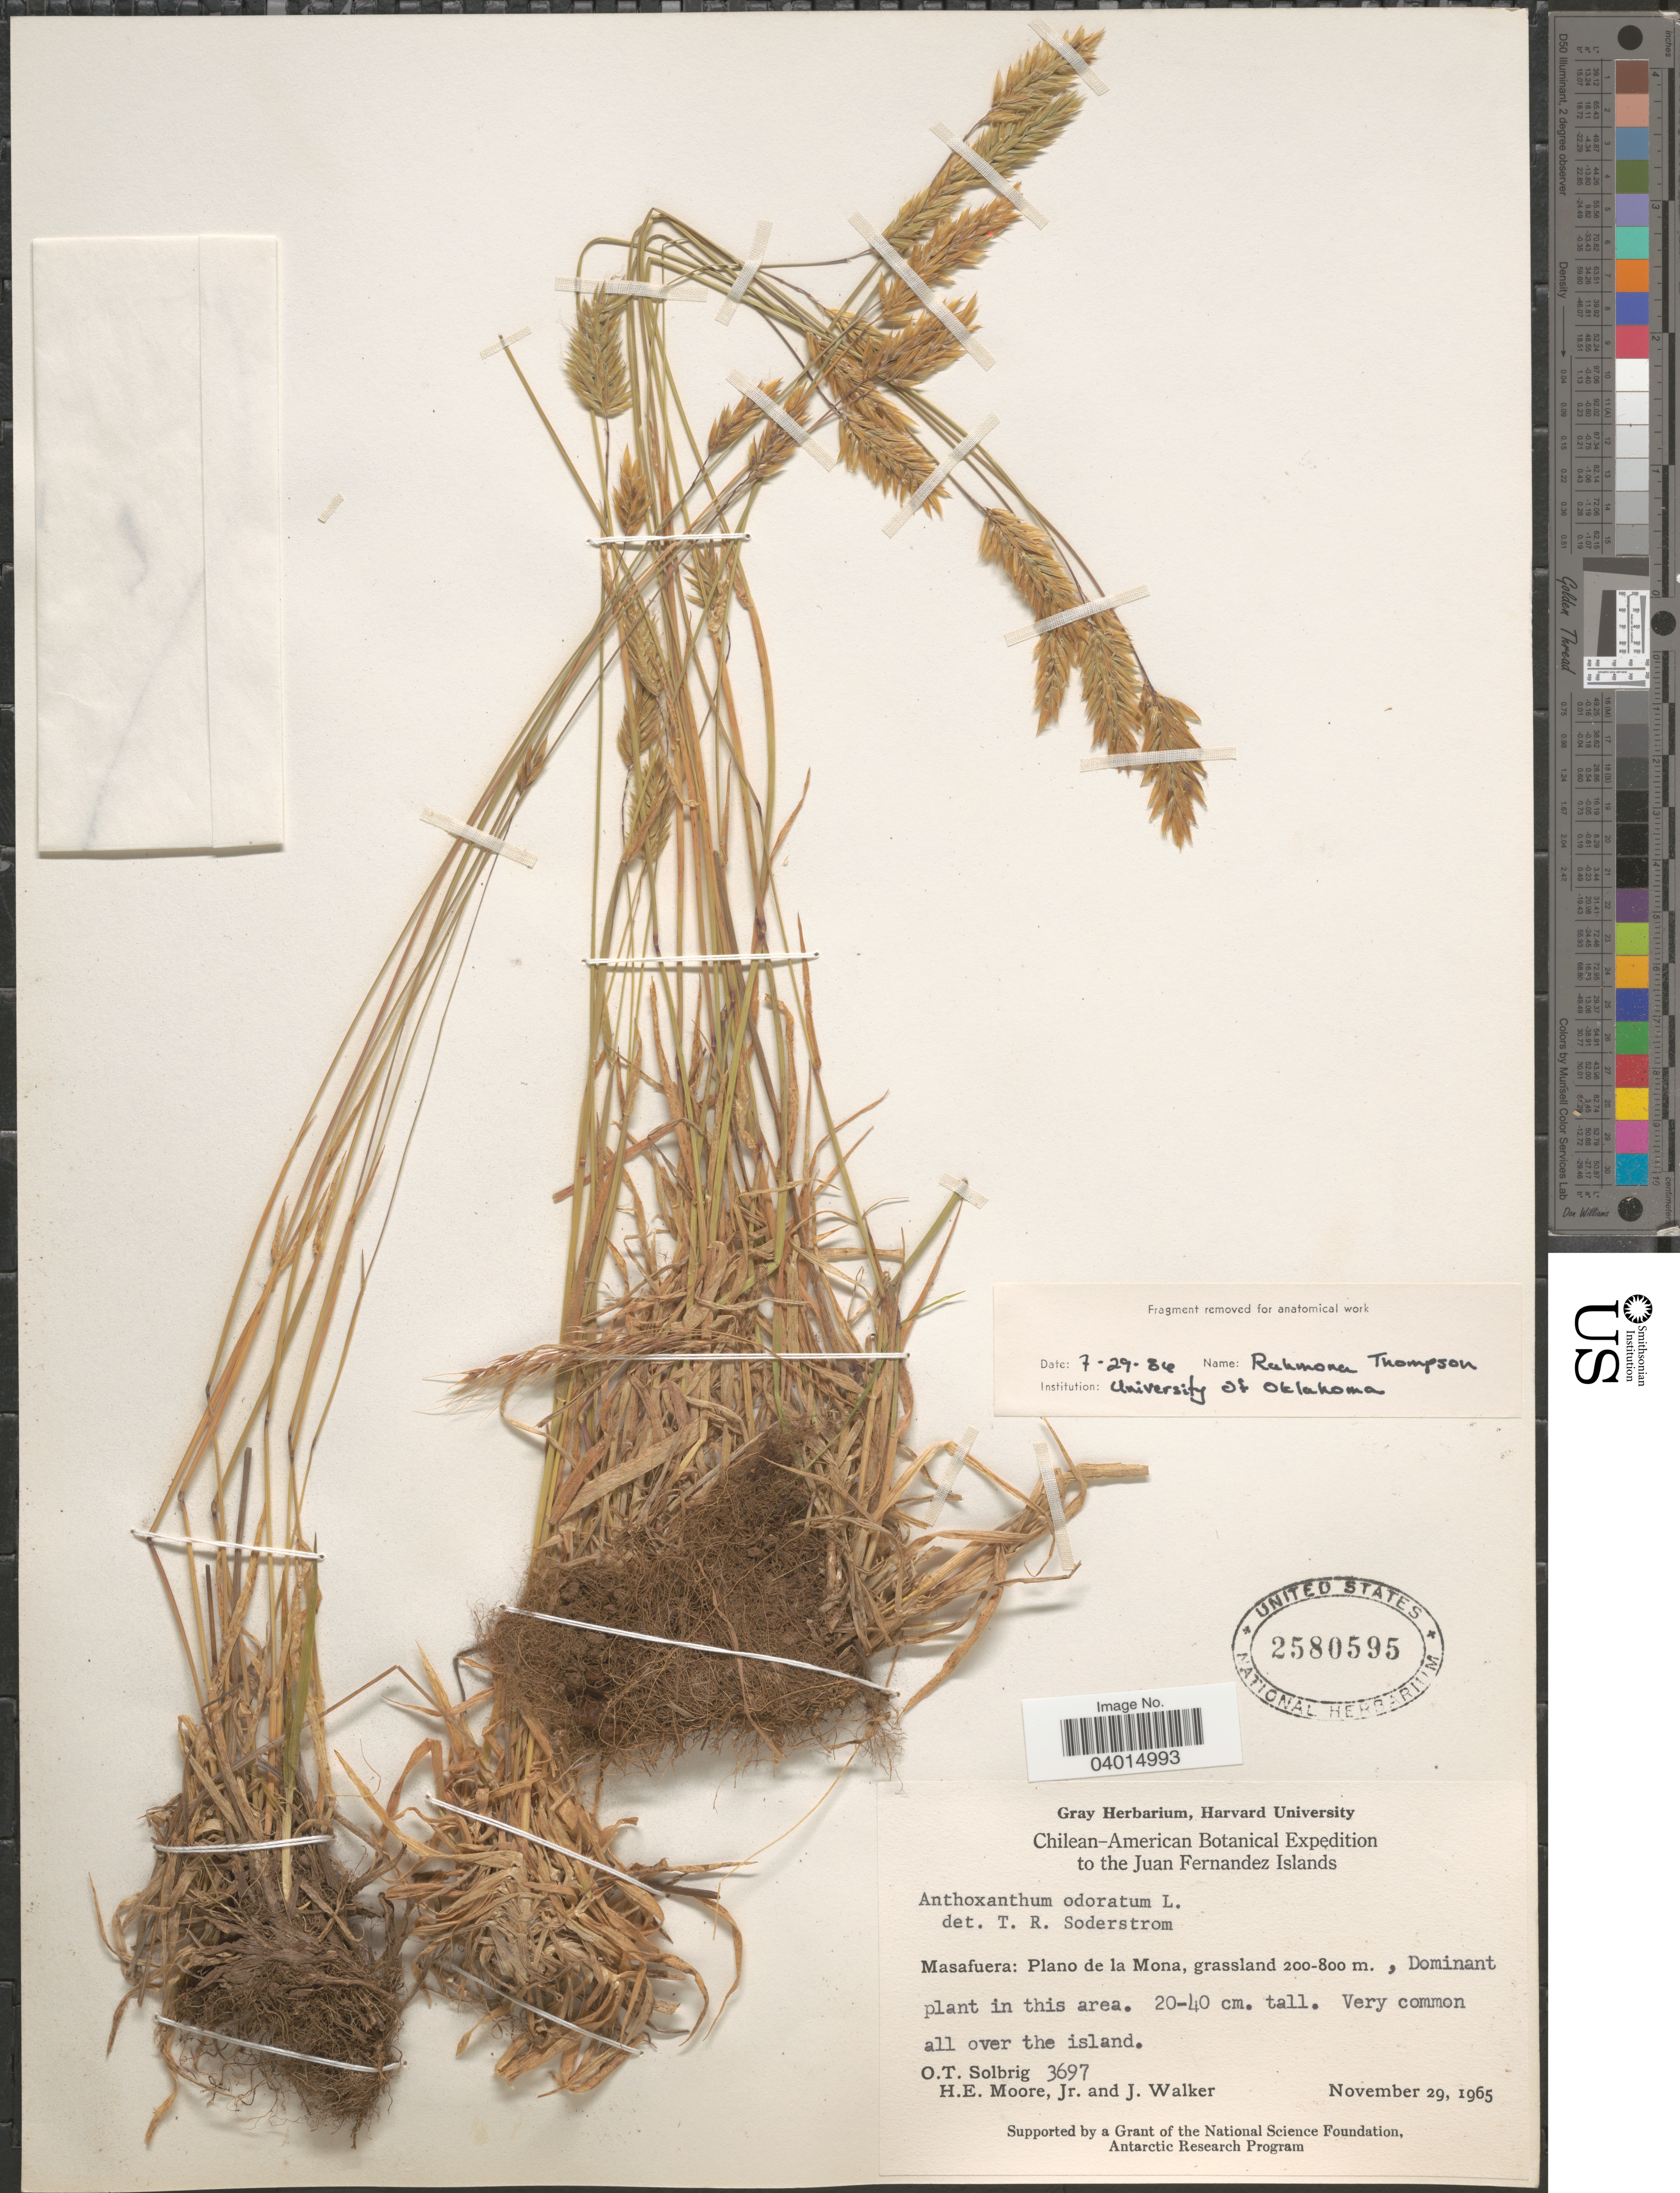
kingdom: Plantae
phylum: Tracheophyta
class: Liliopsida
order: Poales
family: Poaceae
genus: Anthoxanthum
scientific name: Anthoxanthum odoratum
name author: L.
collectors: O. T. Solbrig, H. Moore & J. Walker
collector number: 3697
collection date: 1965-11-29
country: Chile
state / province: Valparaíso (V)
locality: Juan Fernandez Islands. Masafuera: Plano de la Mona, grassland. Very common all over the island.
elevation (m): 200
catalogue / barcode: US 2580595